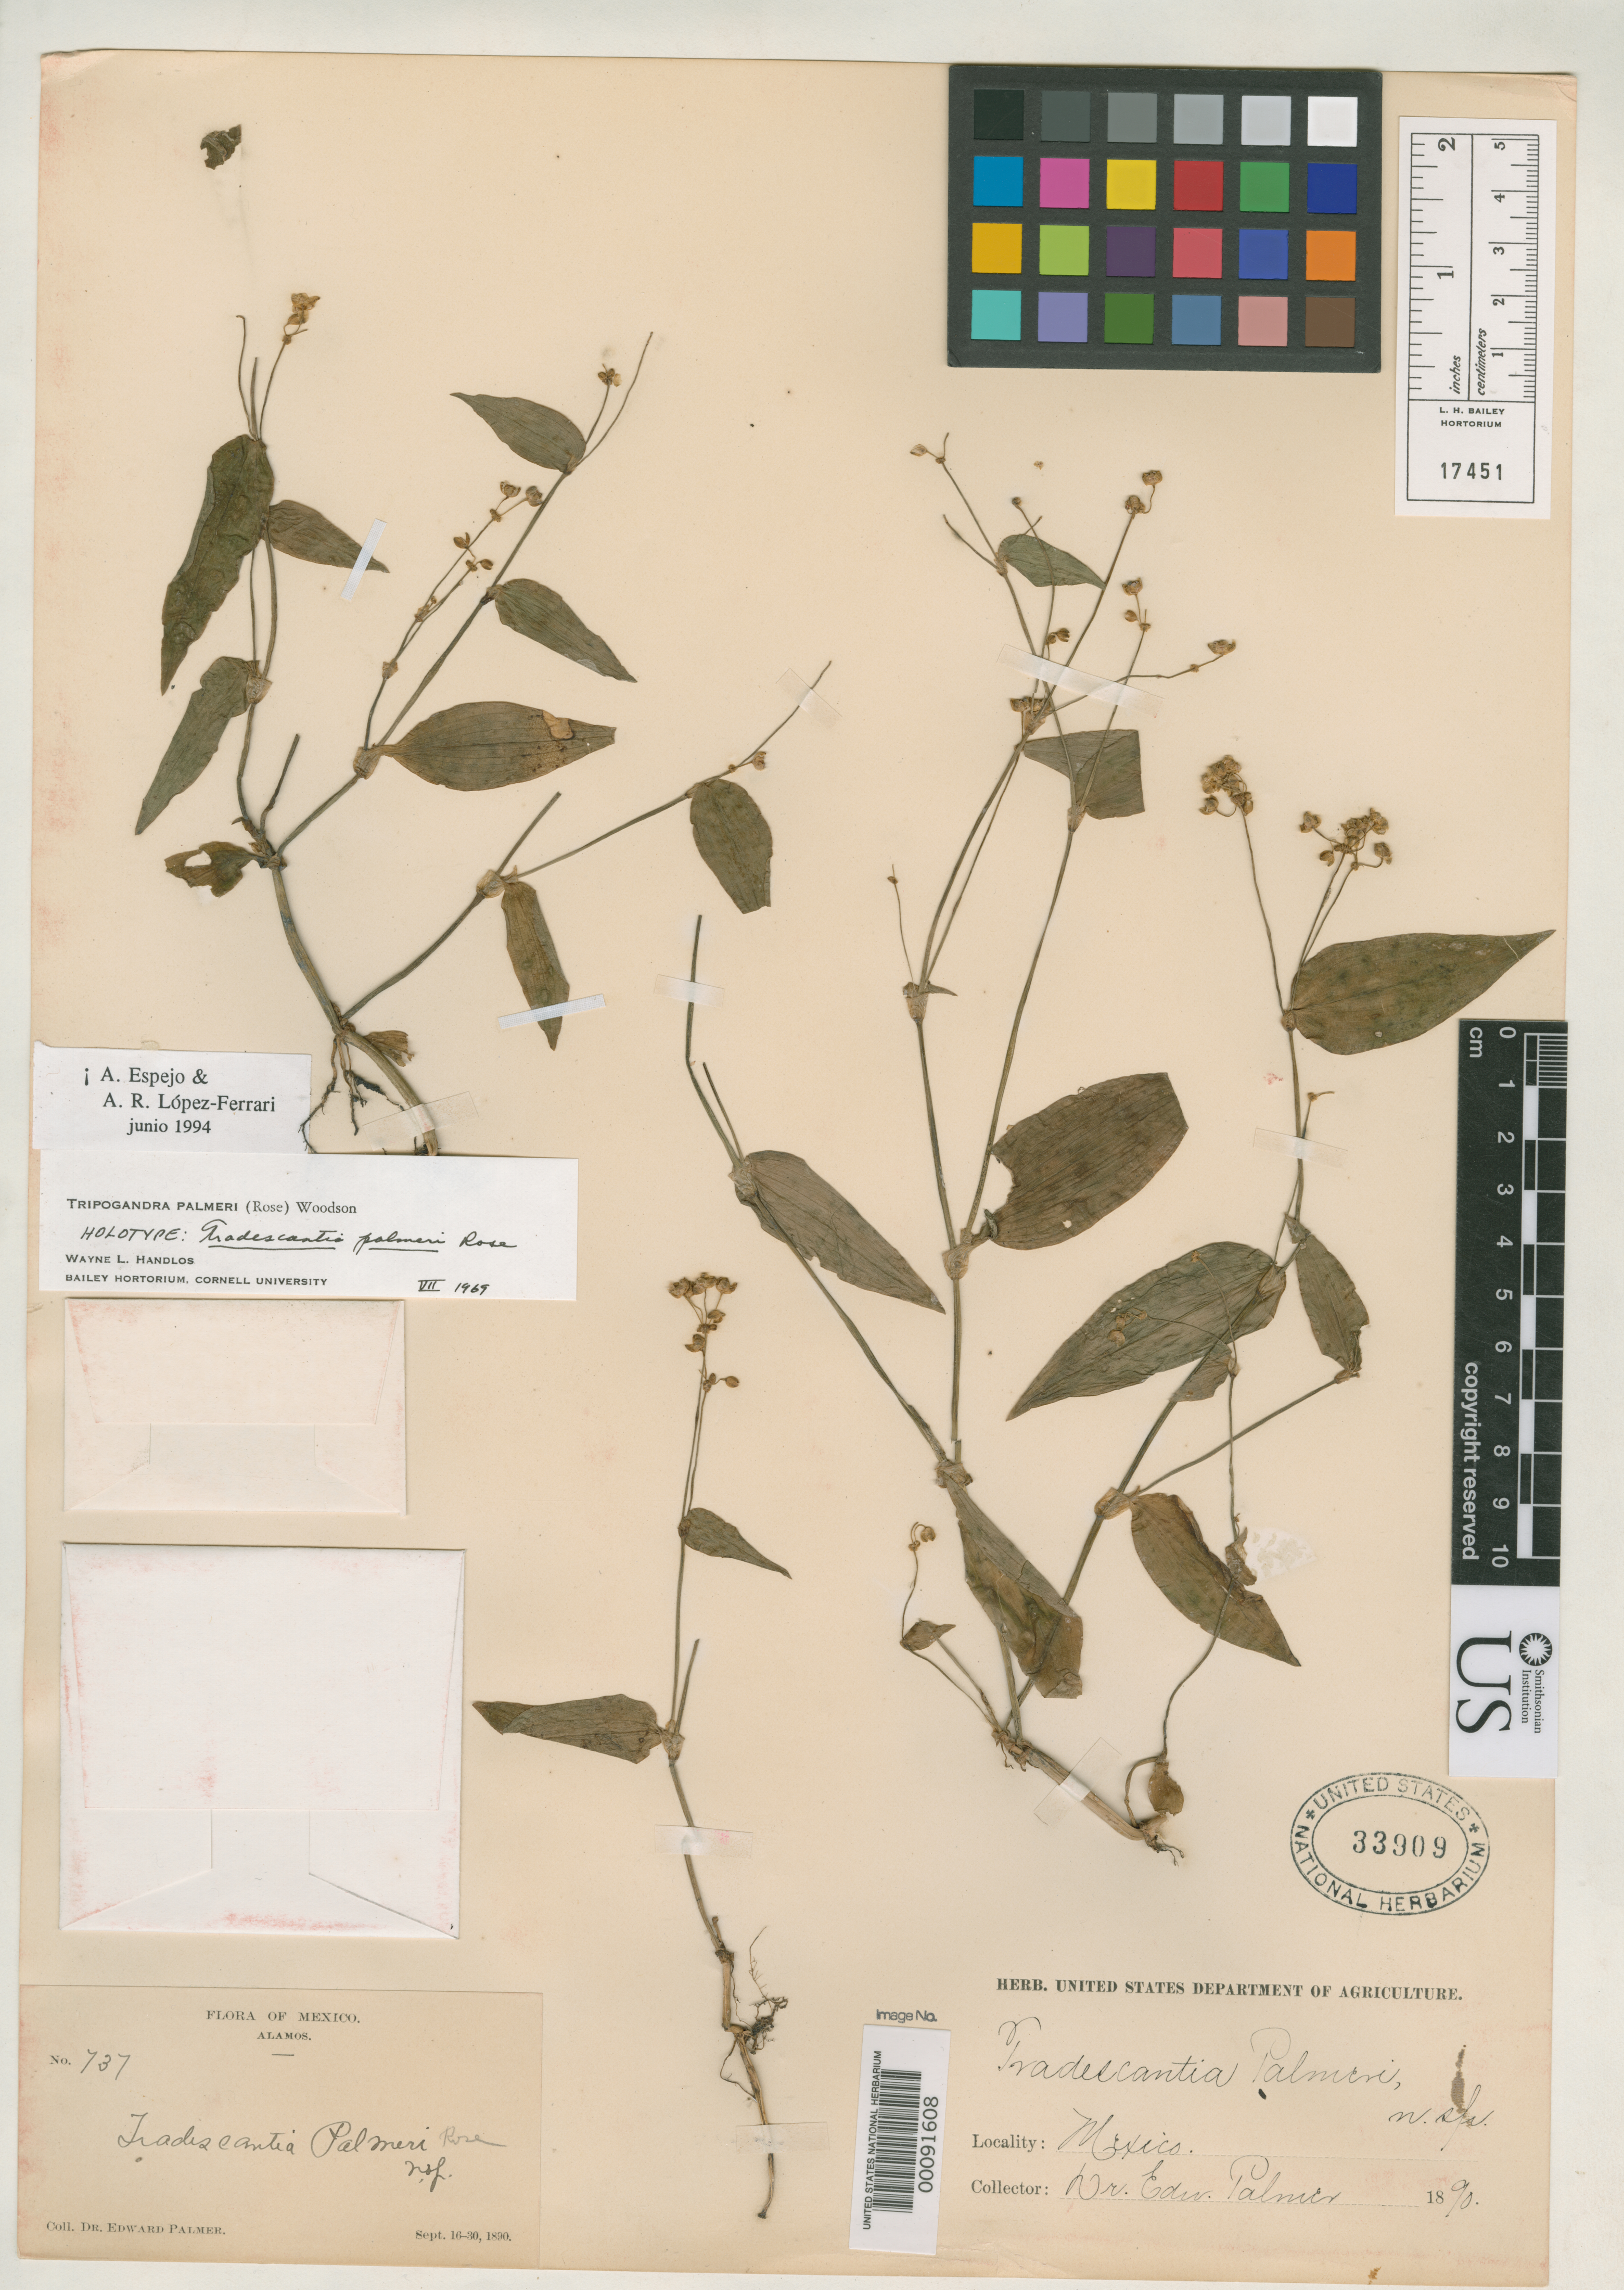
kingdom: Plantae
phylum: Tracheophyta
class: Liliopsida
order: Commelinales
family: Commelinaceae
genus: Tradescantia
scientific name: Tradescantia palmeri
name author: Rose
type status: Holotype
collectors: E. Palmer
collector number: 737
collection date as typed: Sept. 16-30, 1890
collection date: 1890-09-16/1890-09-30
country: Mexico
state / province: Sonora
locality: Alamos.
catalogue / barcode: US 33909